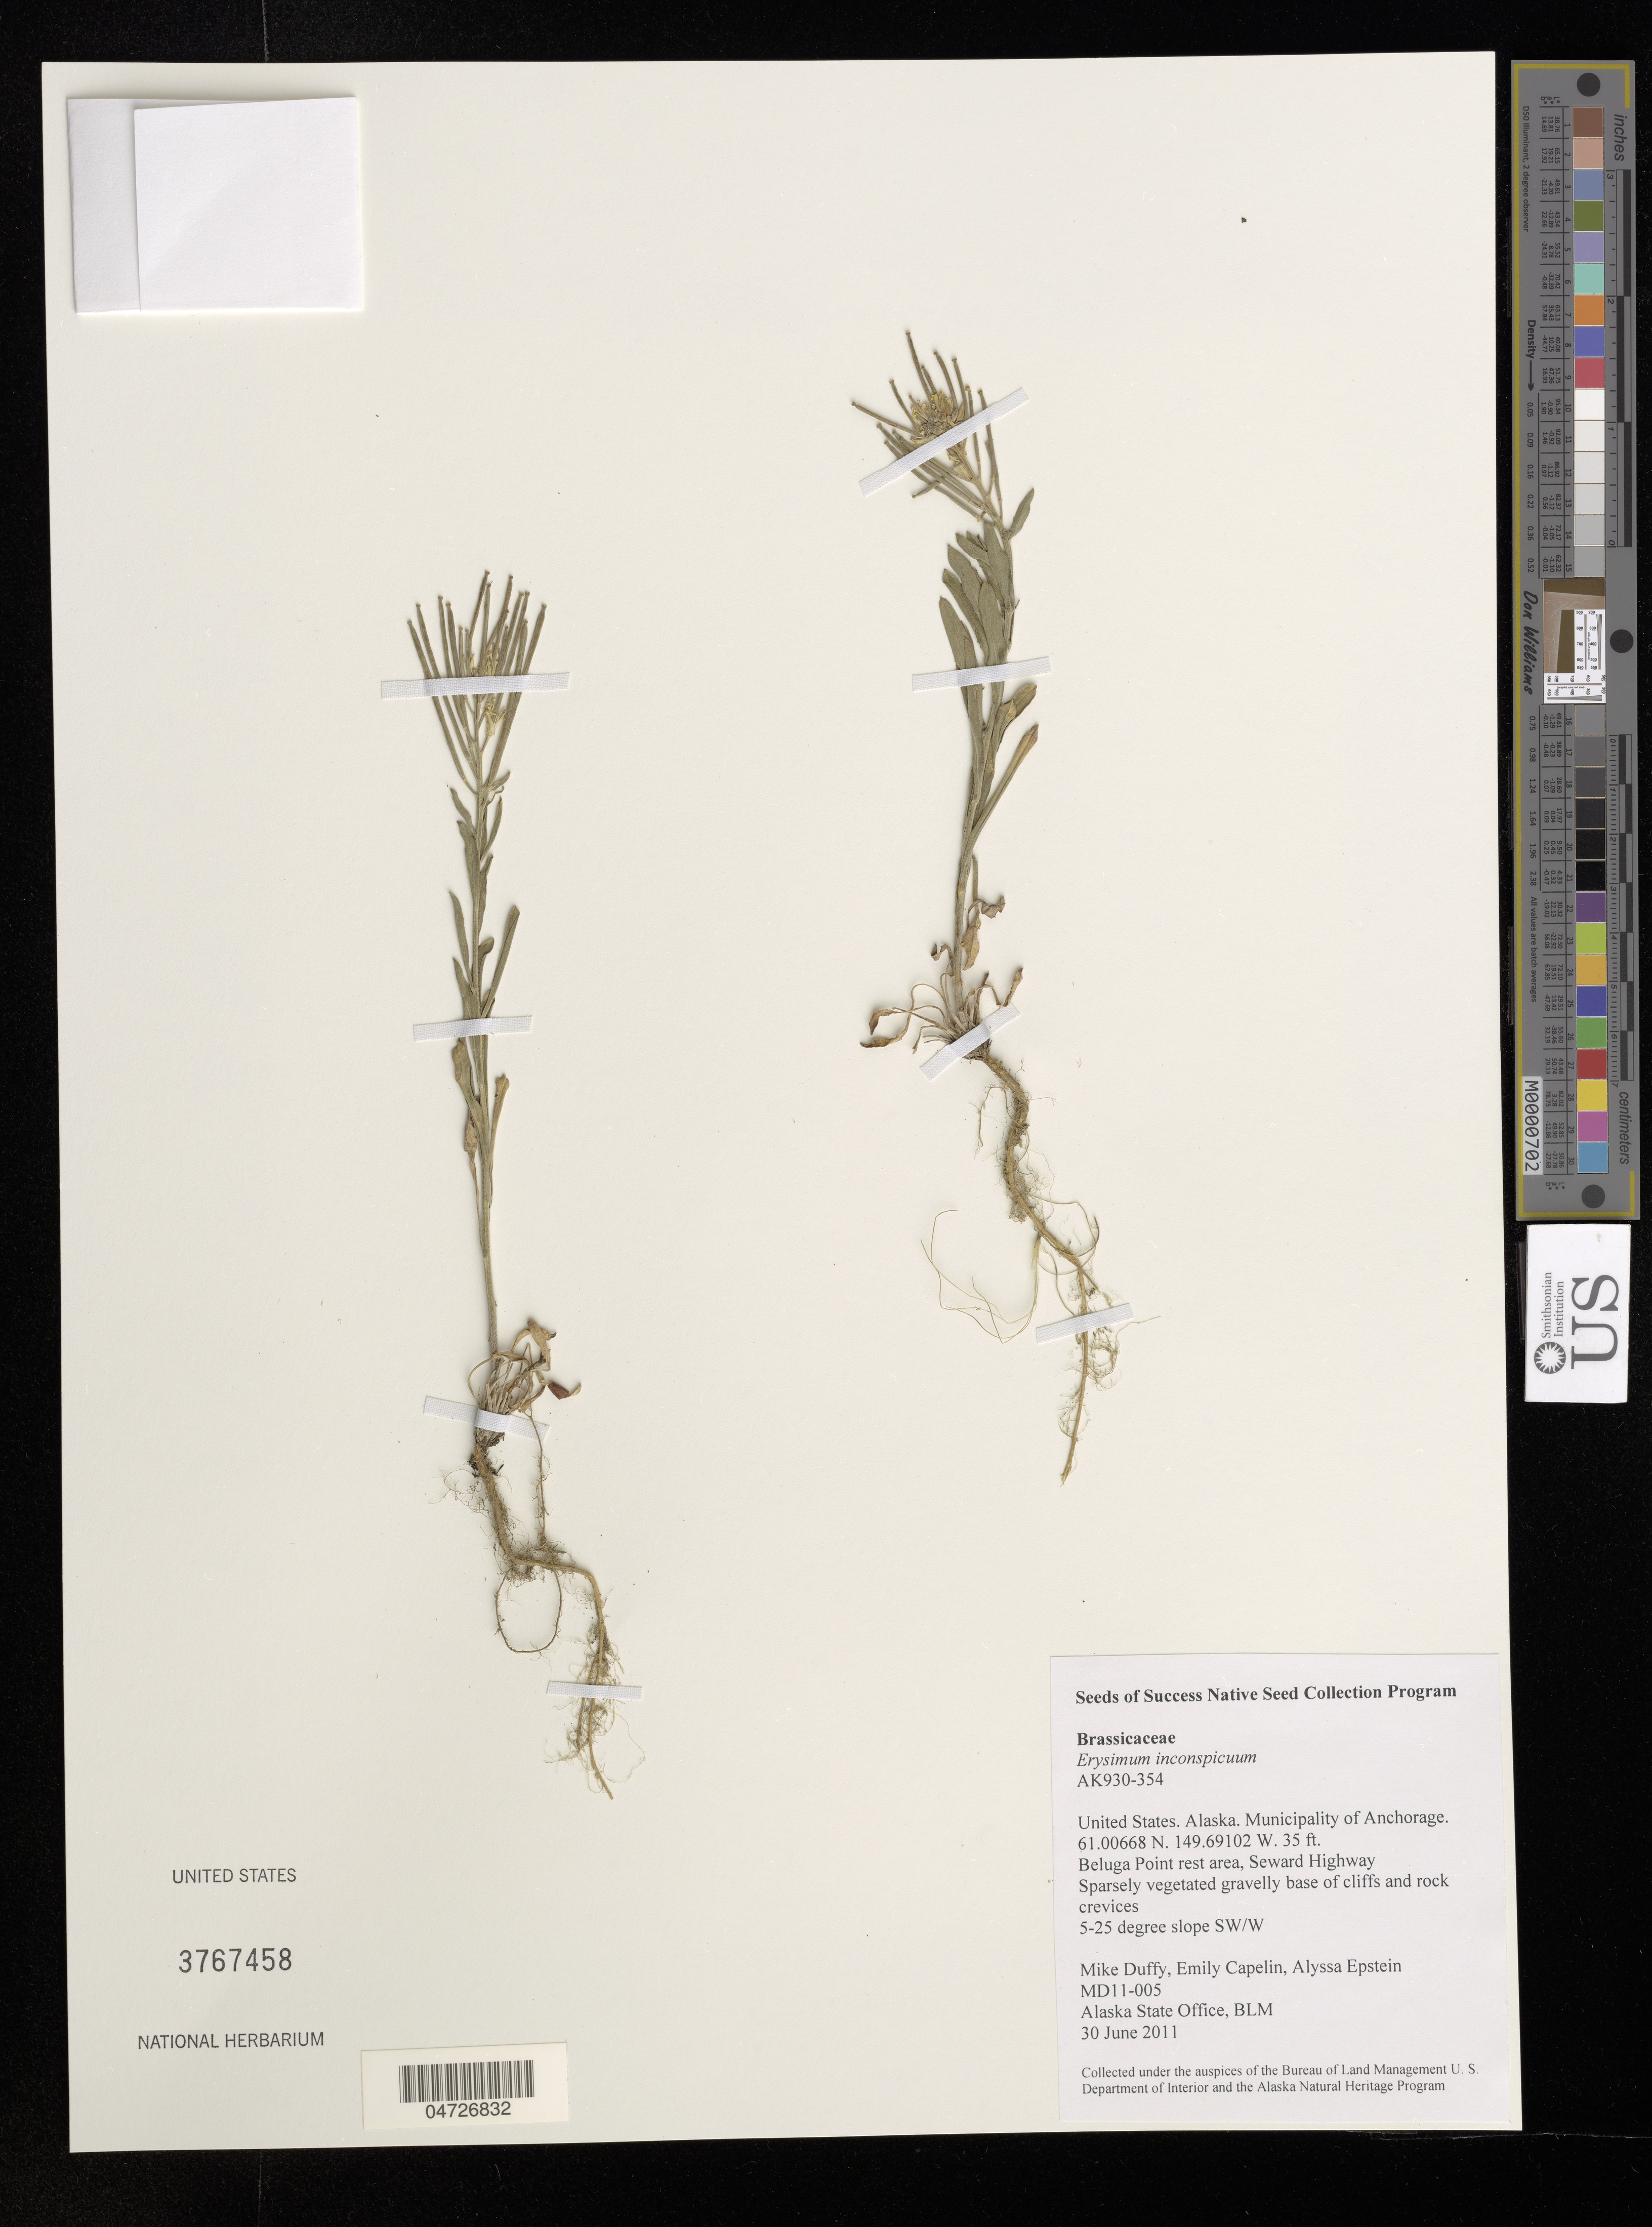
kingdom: Plantae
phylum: Tracheophyta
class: Magnoliopsida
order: Brassicales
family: Brassicaceae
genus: Erysimum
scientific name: Erysimum inconspicuum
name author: (S. Watson) MacMill.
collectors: M. Duffy, E. Capelin & A. Epstein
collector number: MD11-005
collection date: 2011-06-30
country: United States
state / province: Alaska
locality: Municipality of Anchorage. Beluga Point rest area, Seward Highway.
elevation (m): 11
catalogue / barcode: US 3767458